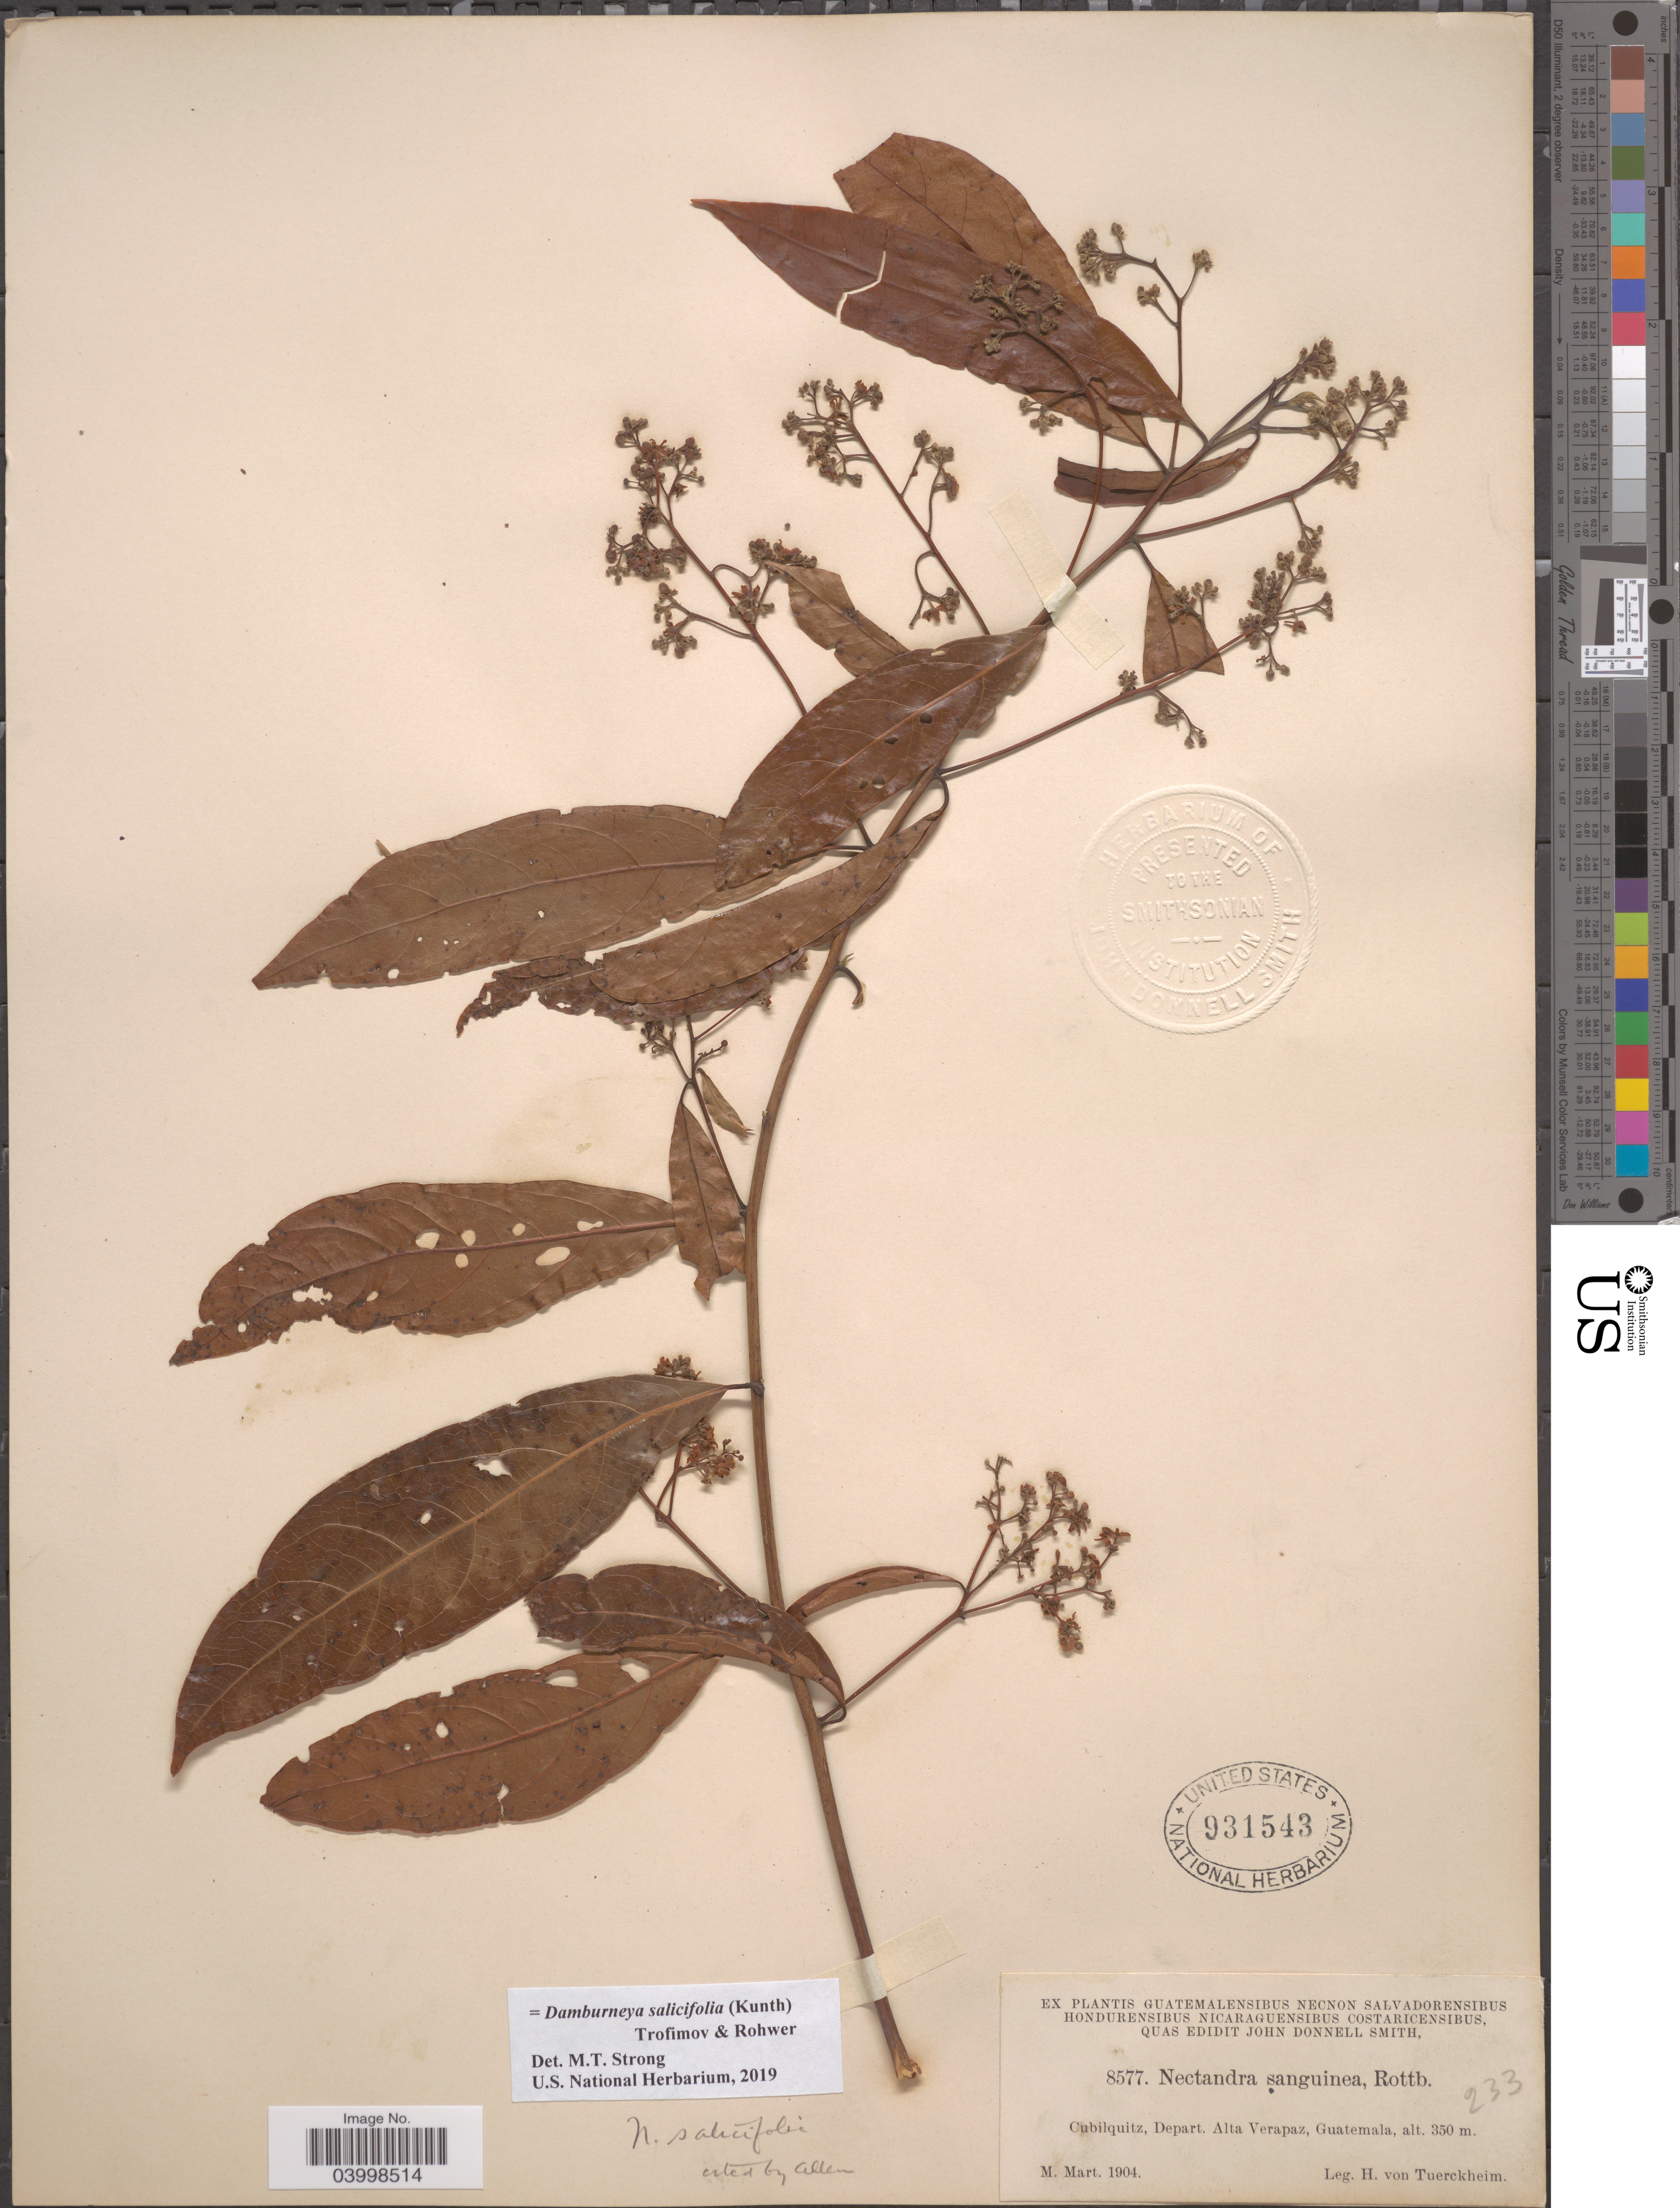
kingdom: Plantae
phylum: Tracheophyta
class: Magnoliopsida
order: Laurales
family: Lauraceae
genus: Damburneya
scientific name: Damburneya salicifolia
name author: (Kunth) Trofimov & Rohwer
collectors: H. von Türckheim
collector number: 8577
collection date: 1904-03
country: Guatemala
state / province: Alta Verapaz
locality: Cubilquitz, Depart. Alta Verapaz.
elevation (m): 350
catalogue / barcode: US 931543